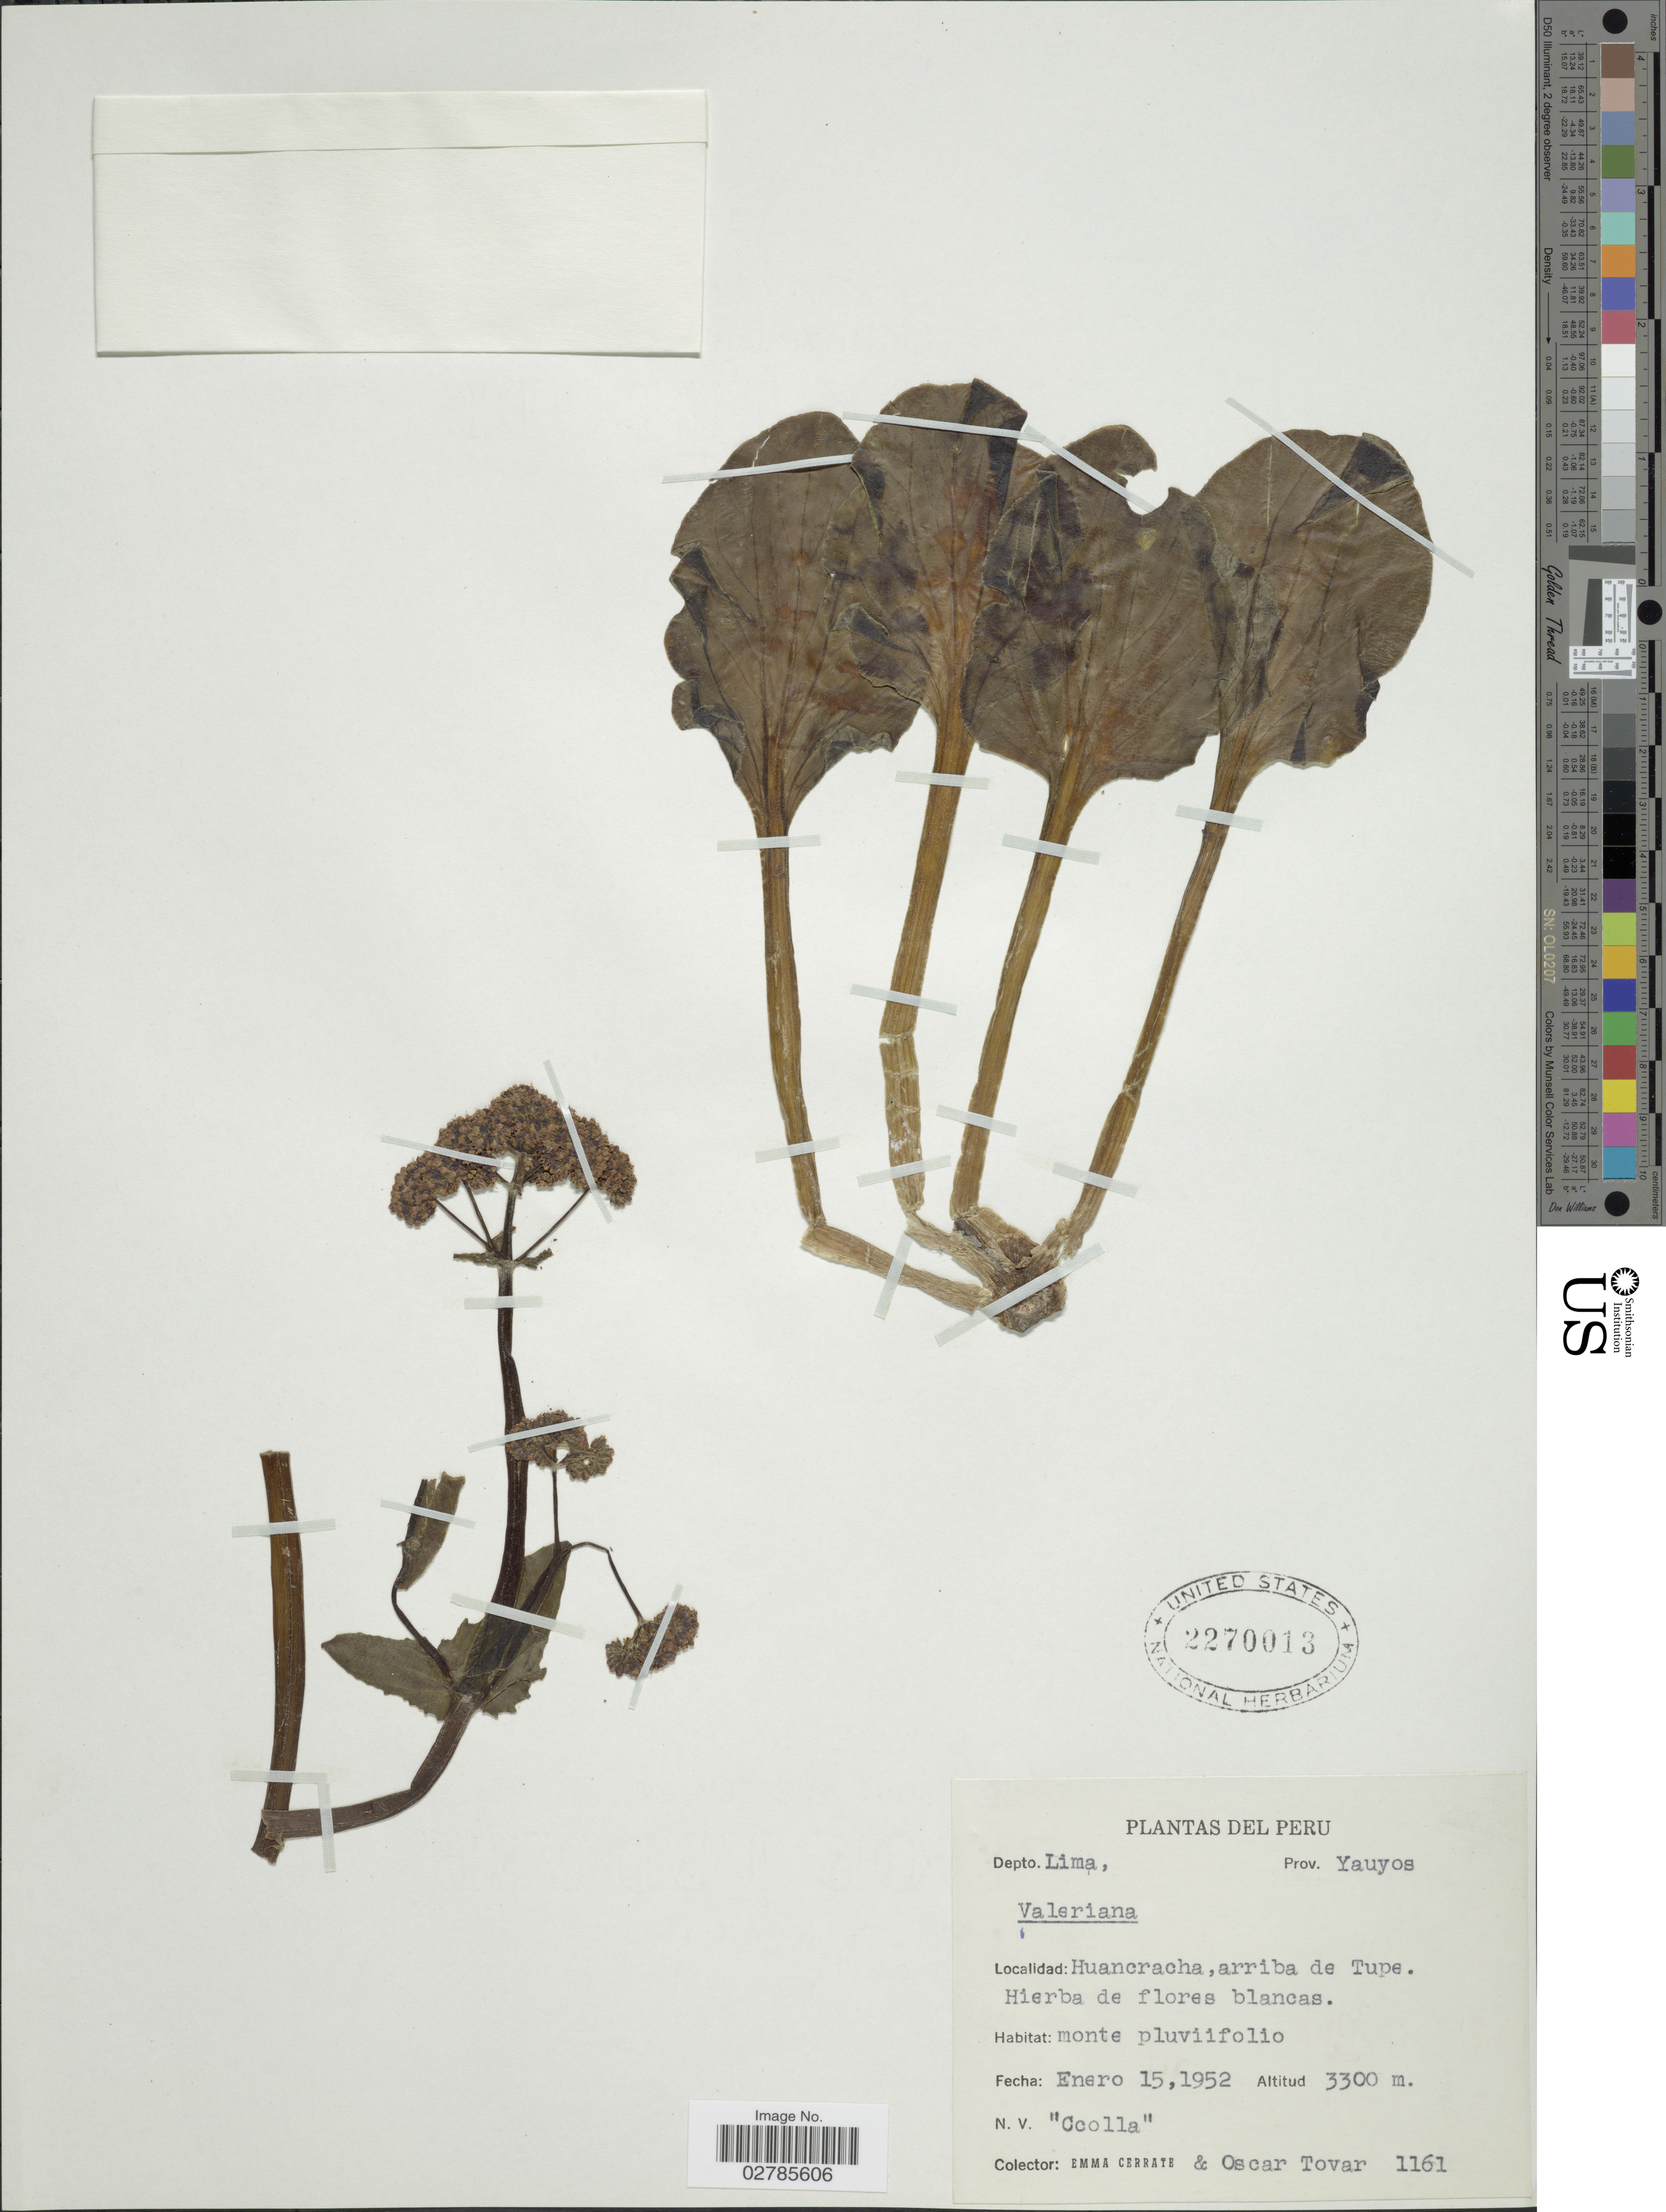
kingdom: Plantae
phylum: Tracheophyta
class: Magnoliopsida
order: Dipsacales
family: Caprifoliaceae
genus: Valeriana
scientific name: Valeriana sp.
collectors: E. Cerrate & Ó. Tovar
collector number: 1161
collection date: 1952-01-15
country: Peru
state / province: Lima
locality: Depto. Lima, Prov. Yauyos, Huancracha, arriba de Tupe.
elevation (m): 3300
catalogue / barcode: US 2270013